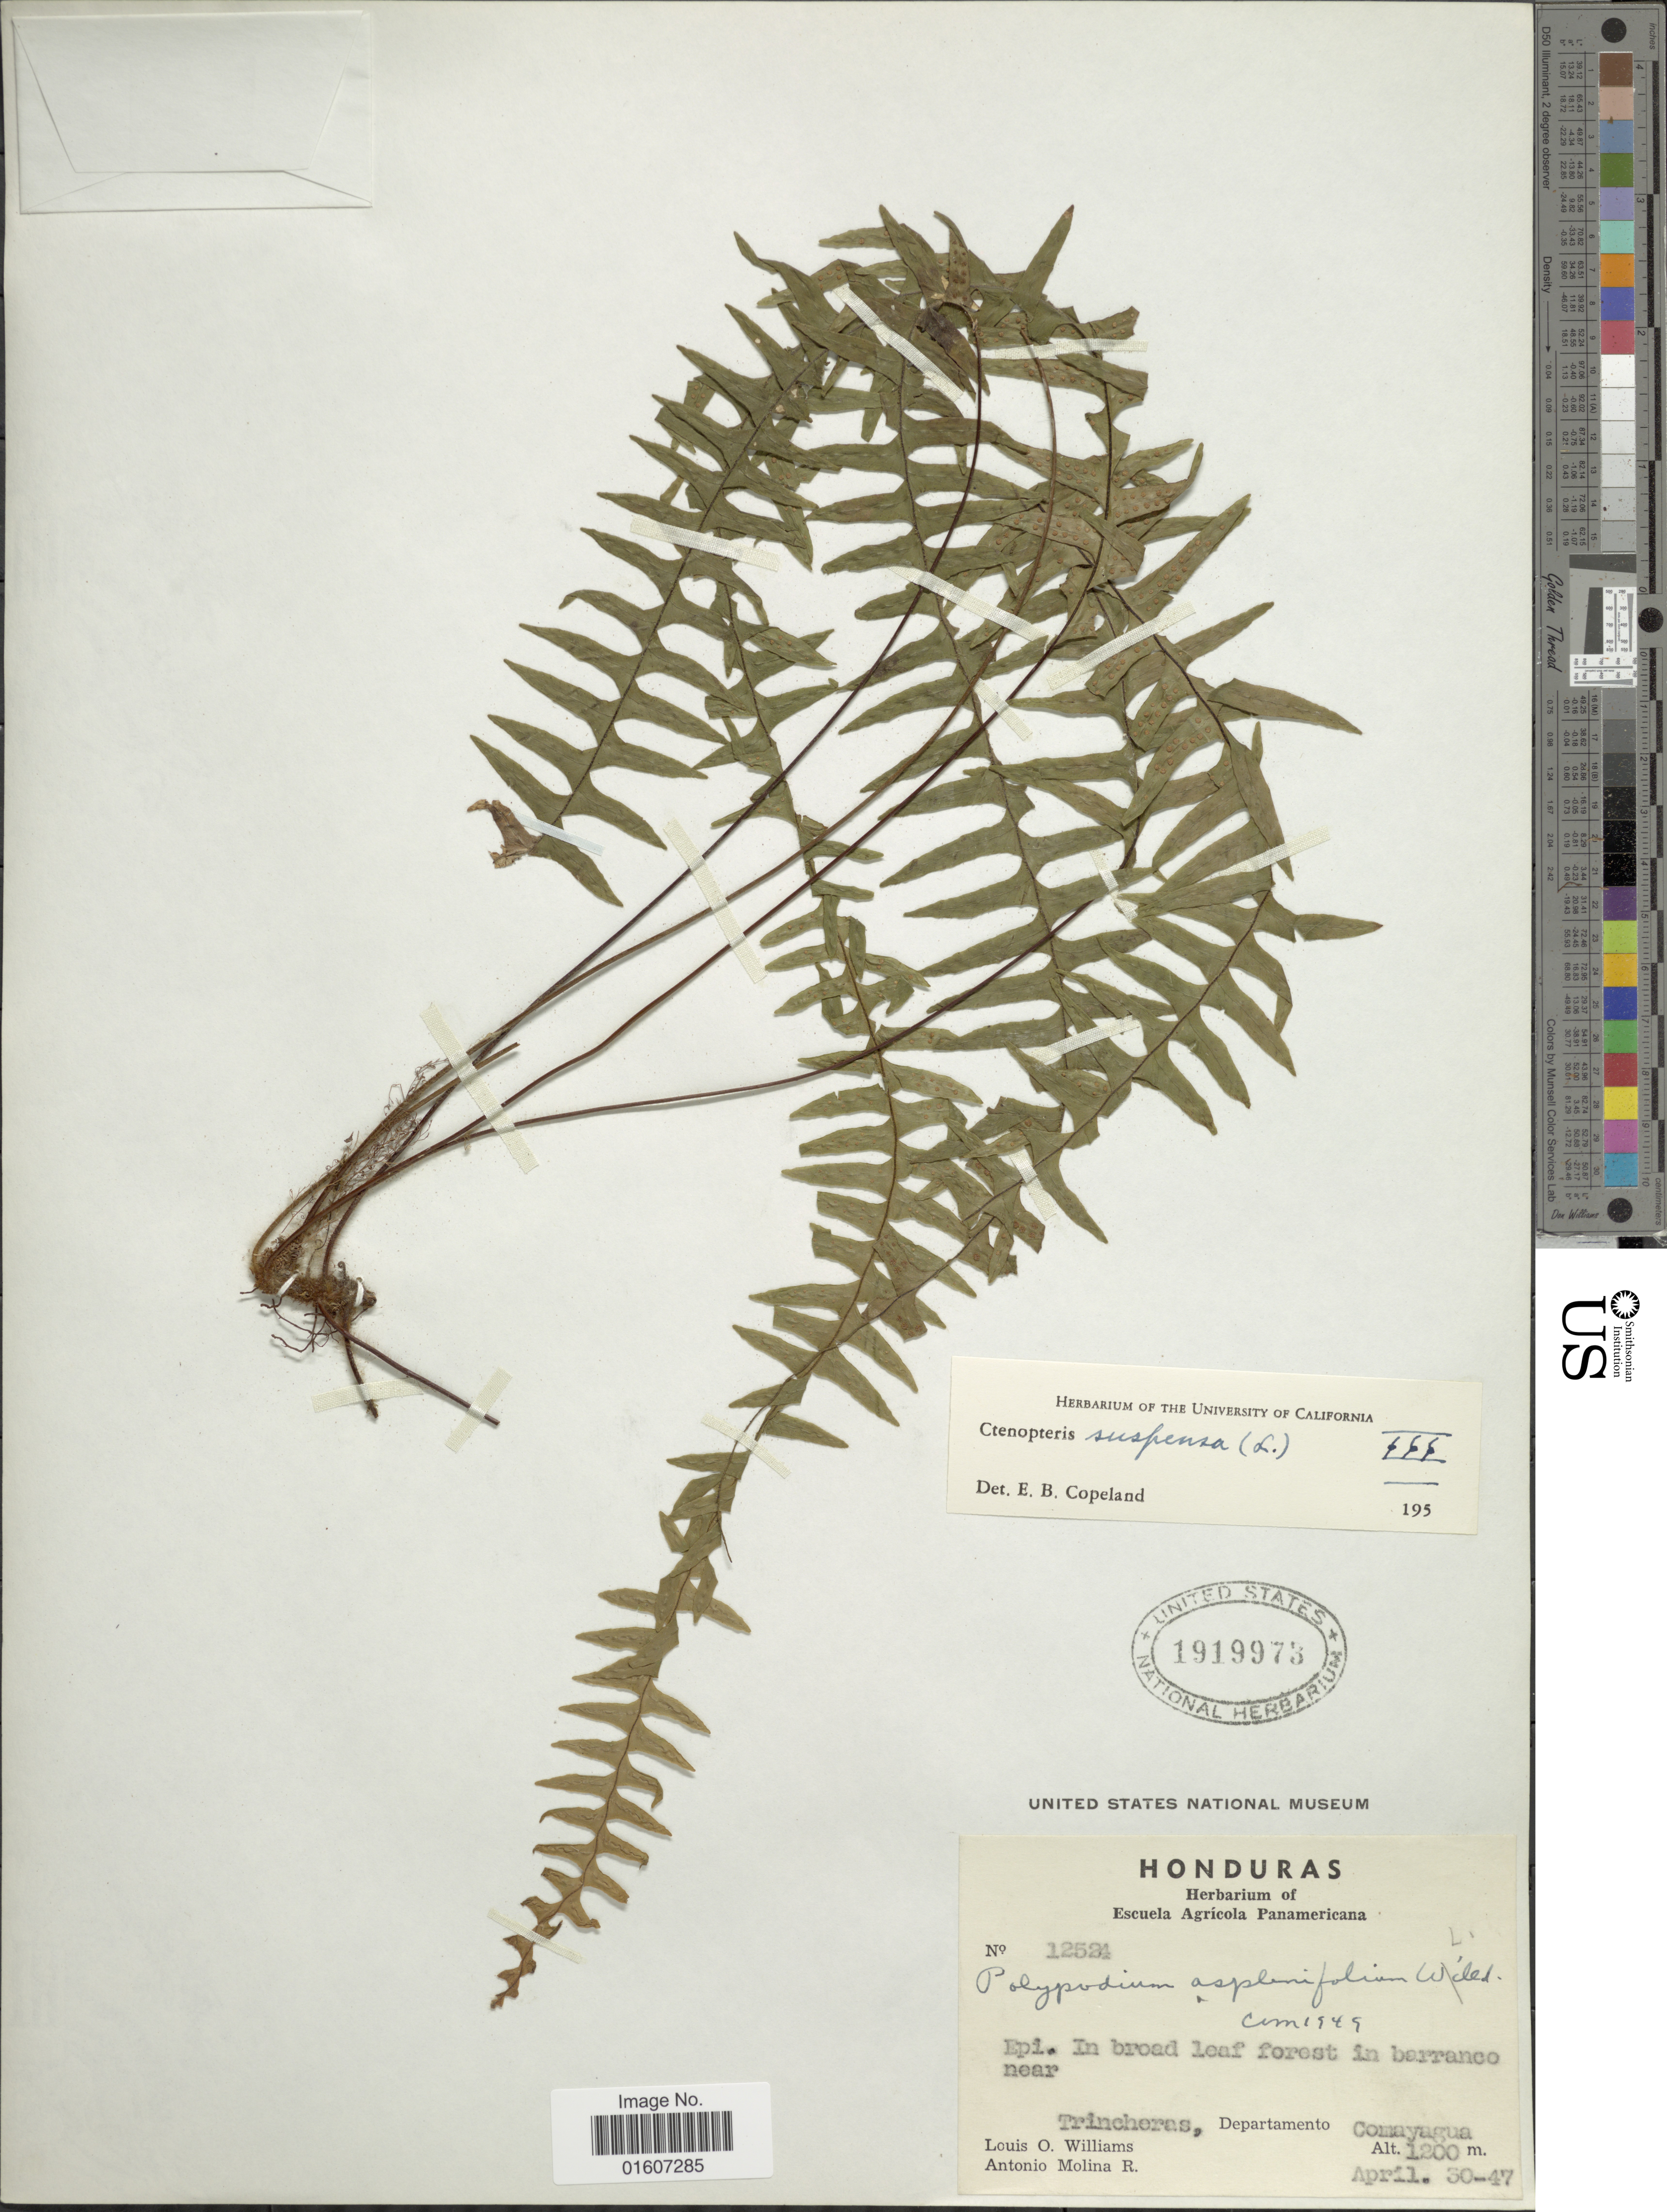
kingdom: Plantae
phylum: Tracheophyta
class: Polypodiopsida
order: Polypodiales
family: Polypodiaceae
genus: Terpsichore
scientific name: Terpsichore asplenifolia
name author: (L.) A.R. Sm.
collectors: L. O. Williams & A. Molina R.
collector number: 12524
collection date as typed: Transcribed d/m/y: 30/4/47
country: Honduras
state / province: Comayagua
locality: Epi. In broad leaf forest in barranco near Trincheras, Departamento Comayagua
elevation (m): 1200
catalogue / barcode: US 1919973